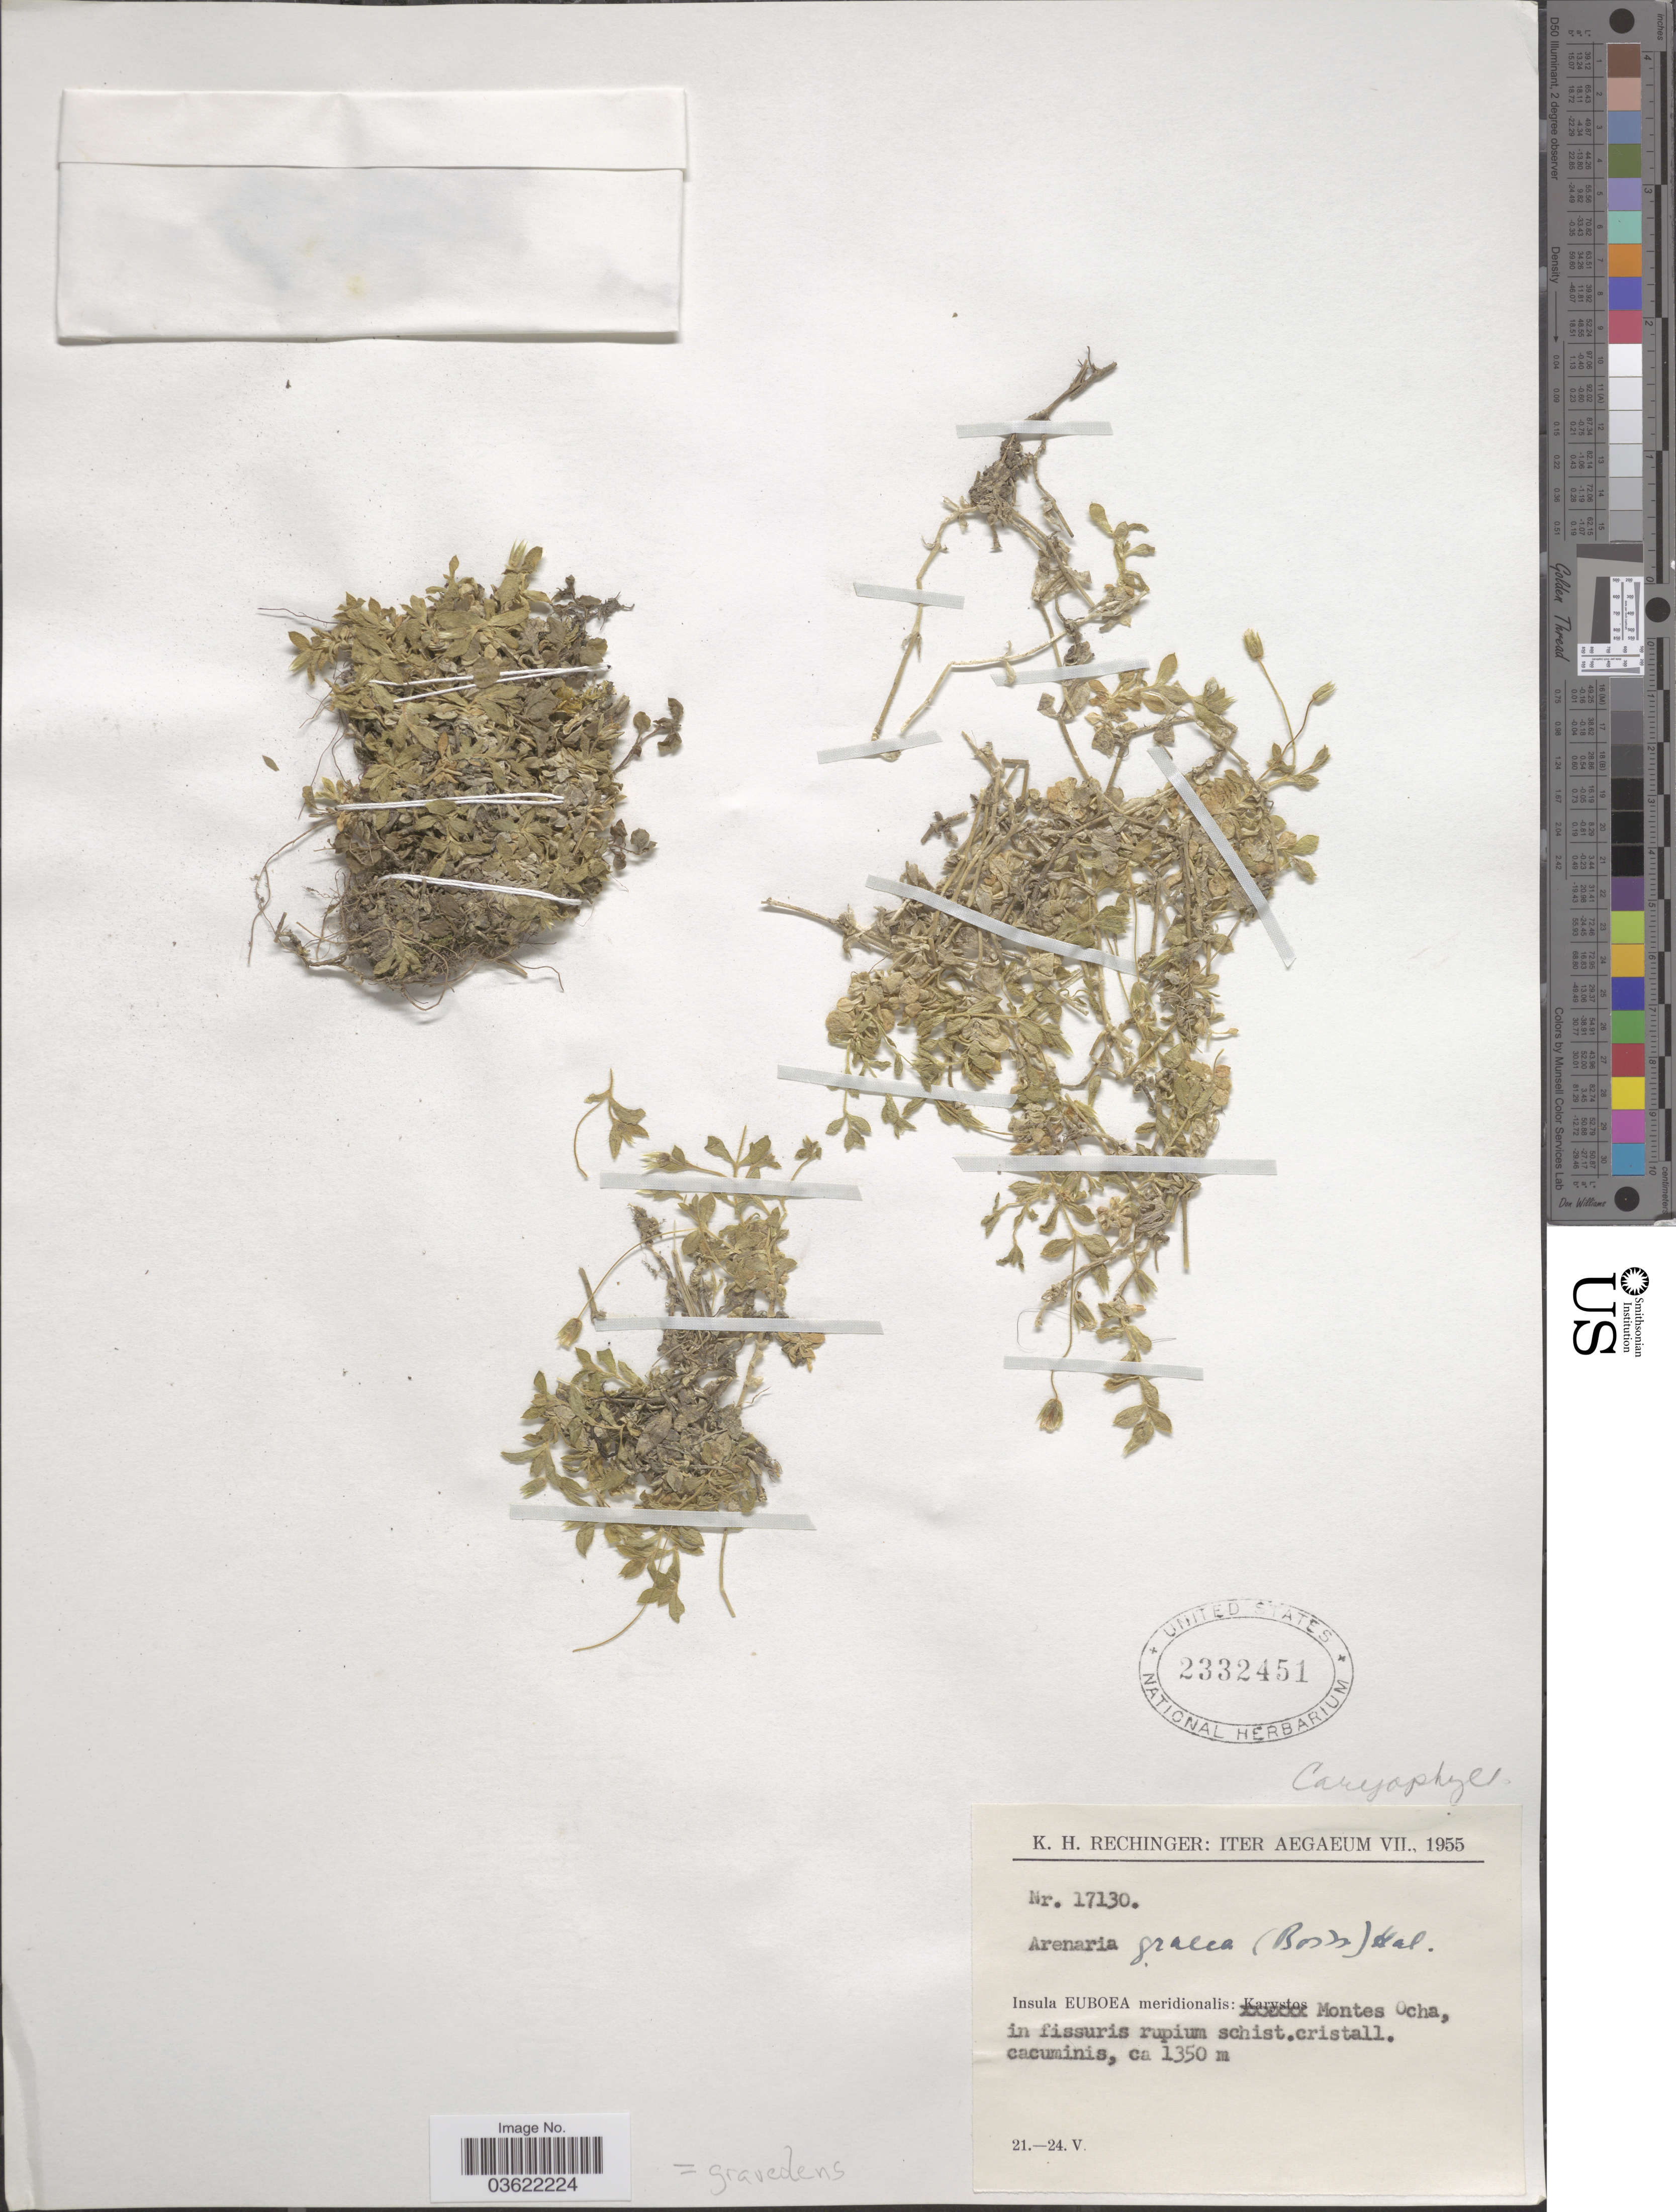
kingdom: Plantae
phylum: Tracheophyta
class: Magnoliopsida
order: Caryophyllales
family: Caryophyllaceae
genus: Arenaria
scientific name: Arenaria graveolens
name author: Schreb.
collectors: K. H. Rechinger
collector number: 17130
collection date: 1955-05-21/1955-05-24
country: Greece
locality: Aegaeum. Insula Euboea meridionalis: Montes Ocha.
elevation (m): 1350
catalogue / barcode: US 2332451